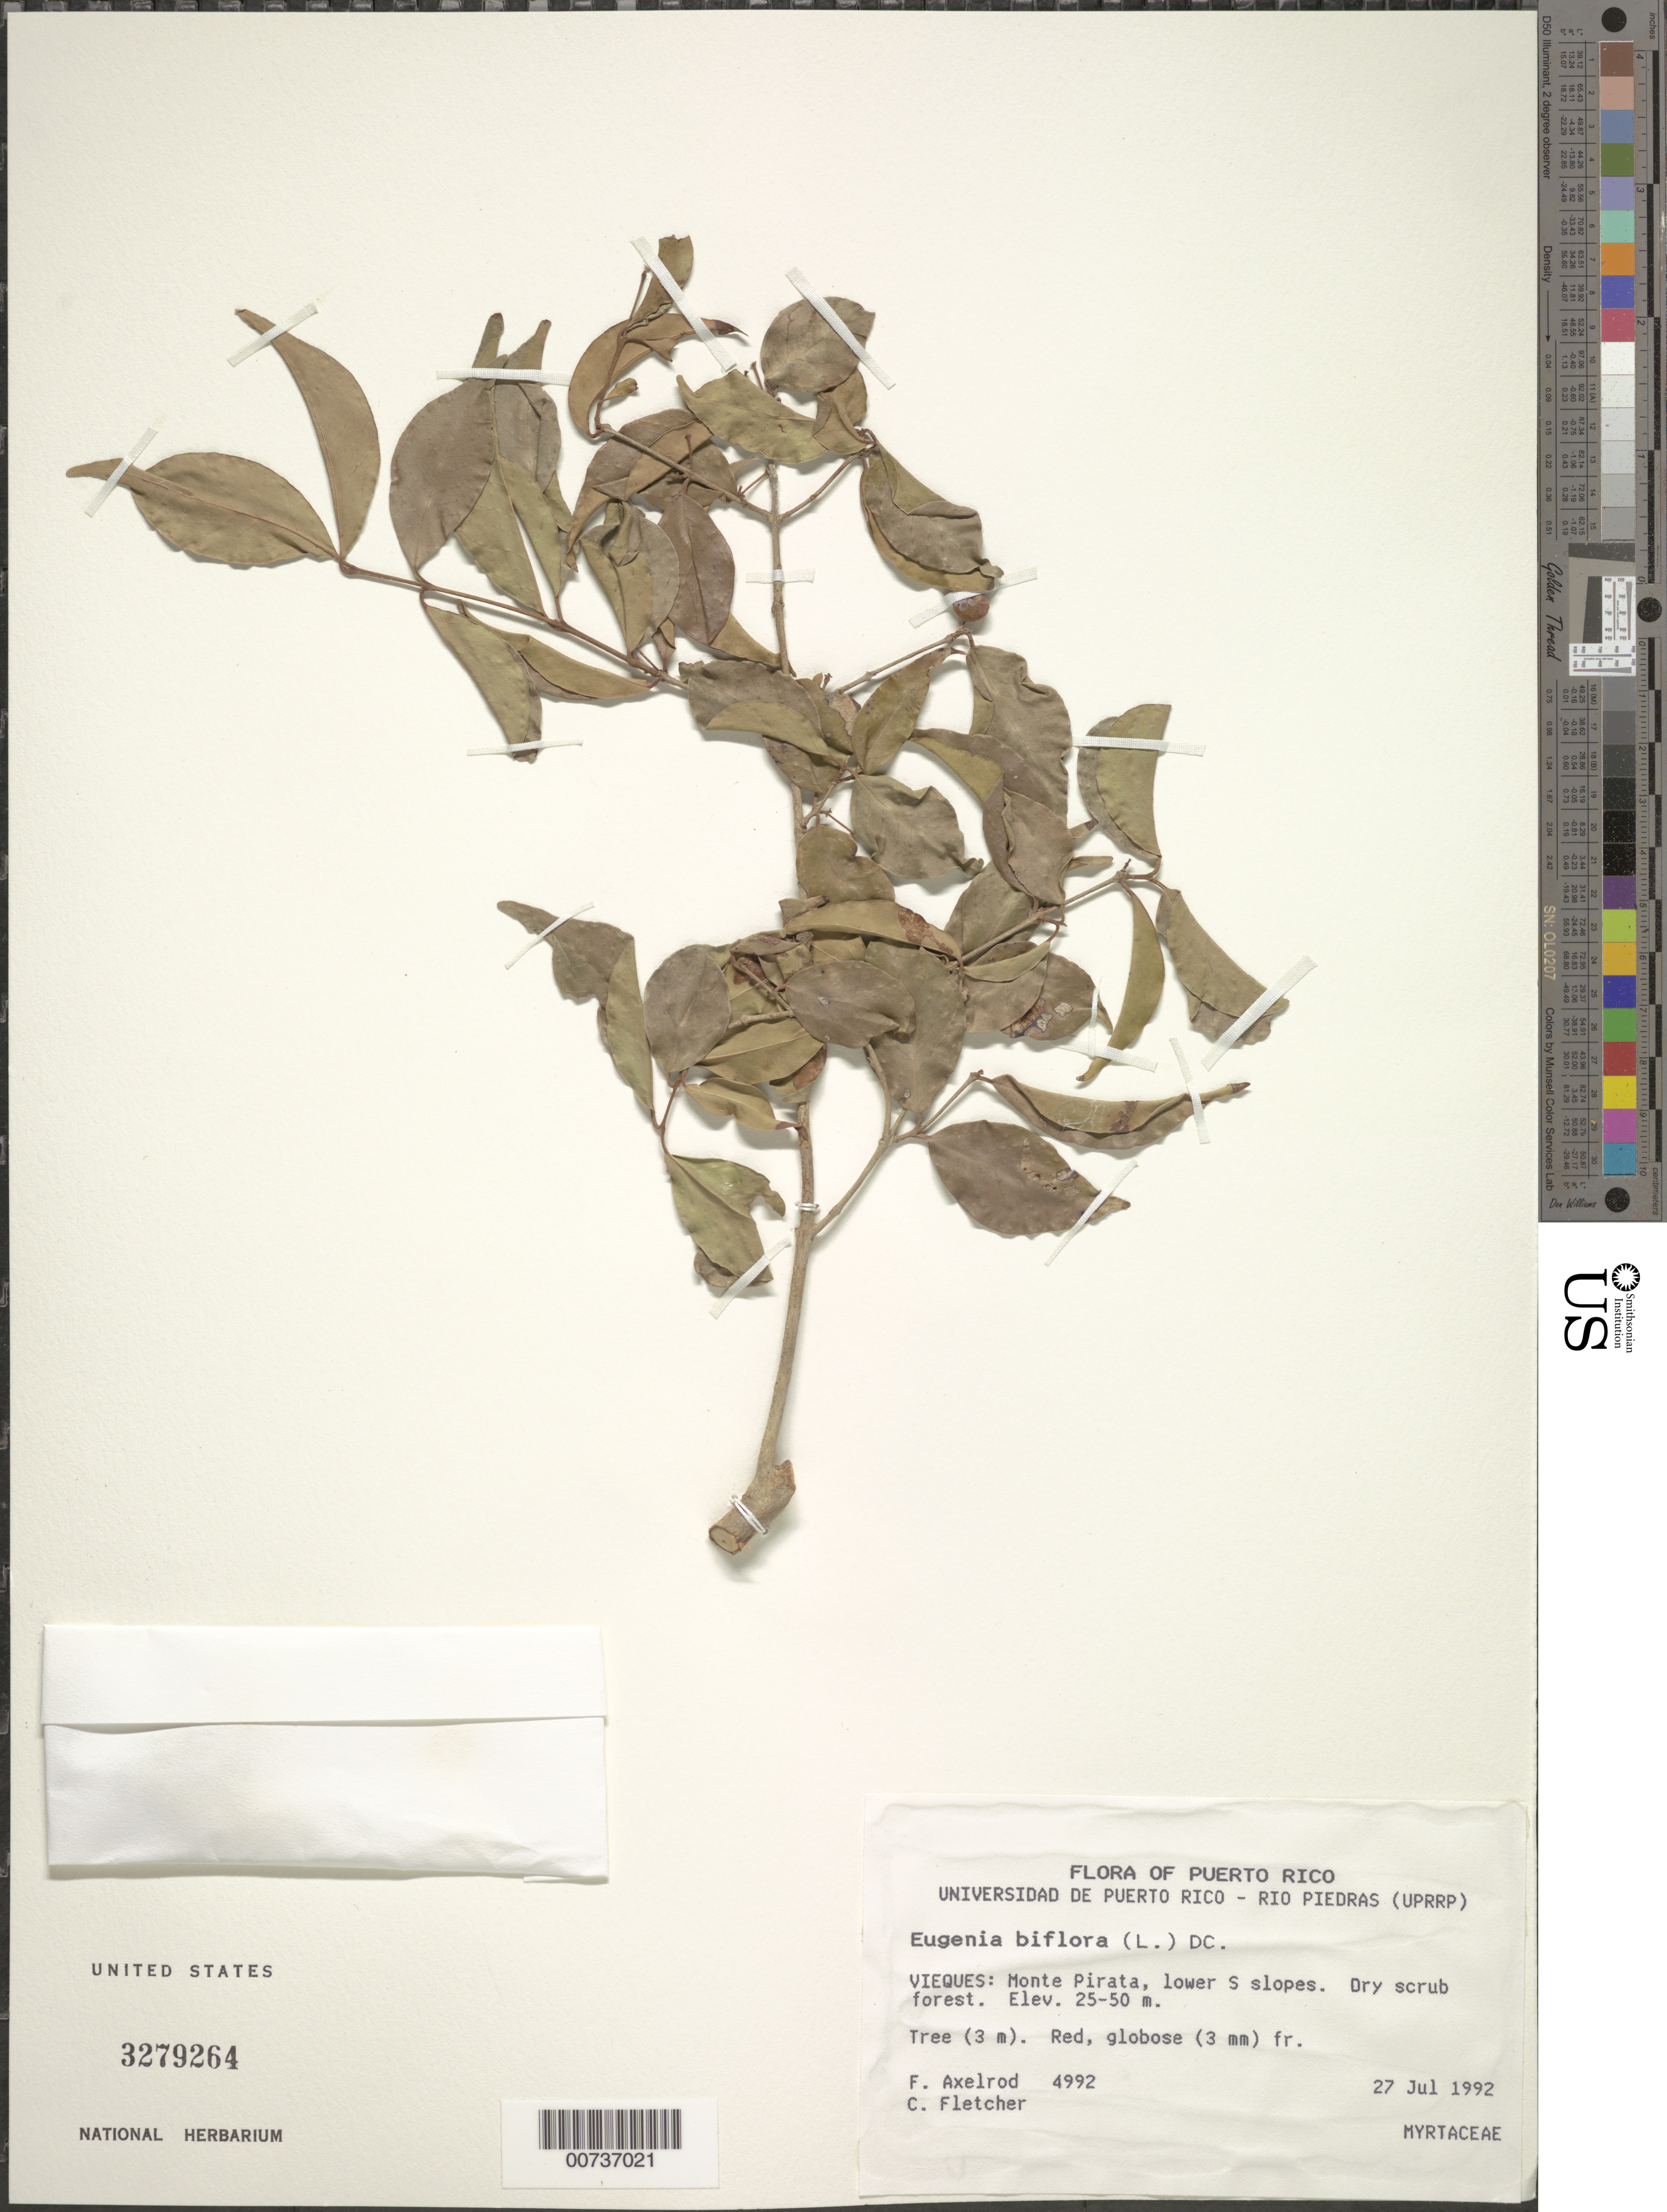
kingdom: Plantae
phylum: Tracheophyta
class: Magnoliopsida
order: Myrtales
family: Myrtaceae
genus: Eugenia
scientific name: Eugenia biflora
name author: (L.) DC.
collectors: F. S. Axelrod & C. Fletcher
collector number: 4992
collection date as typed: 27 Jul 1992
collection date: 1992-07-27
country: Puerto Rico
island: Vieques I.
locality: Monte Pirata, lower S slopes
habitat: Dry scrub forest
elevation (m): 25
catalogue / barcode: US 3279264